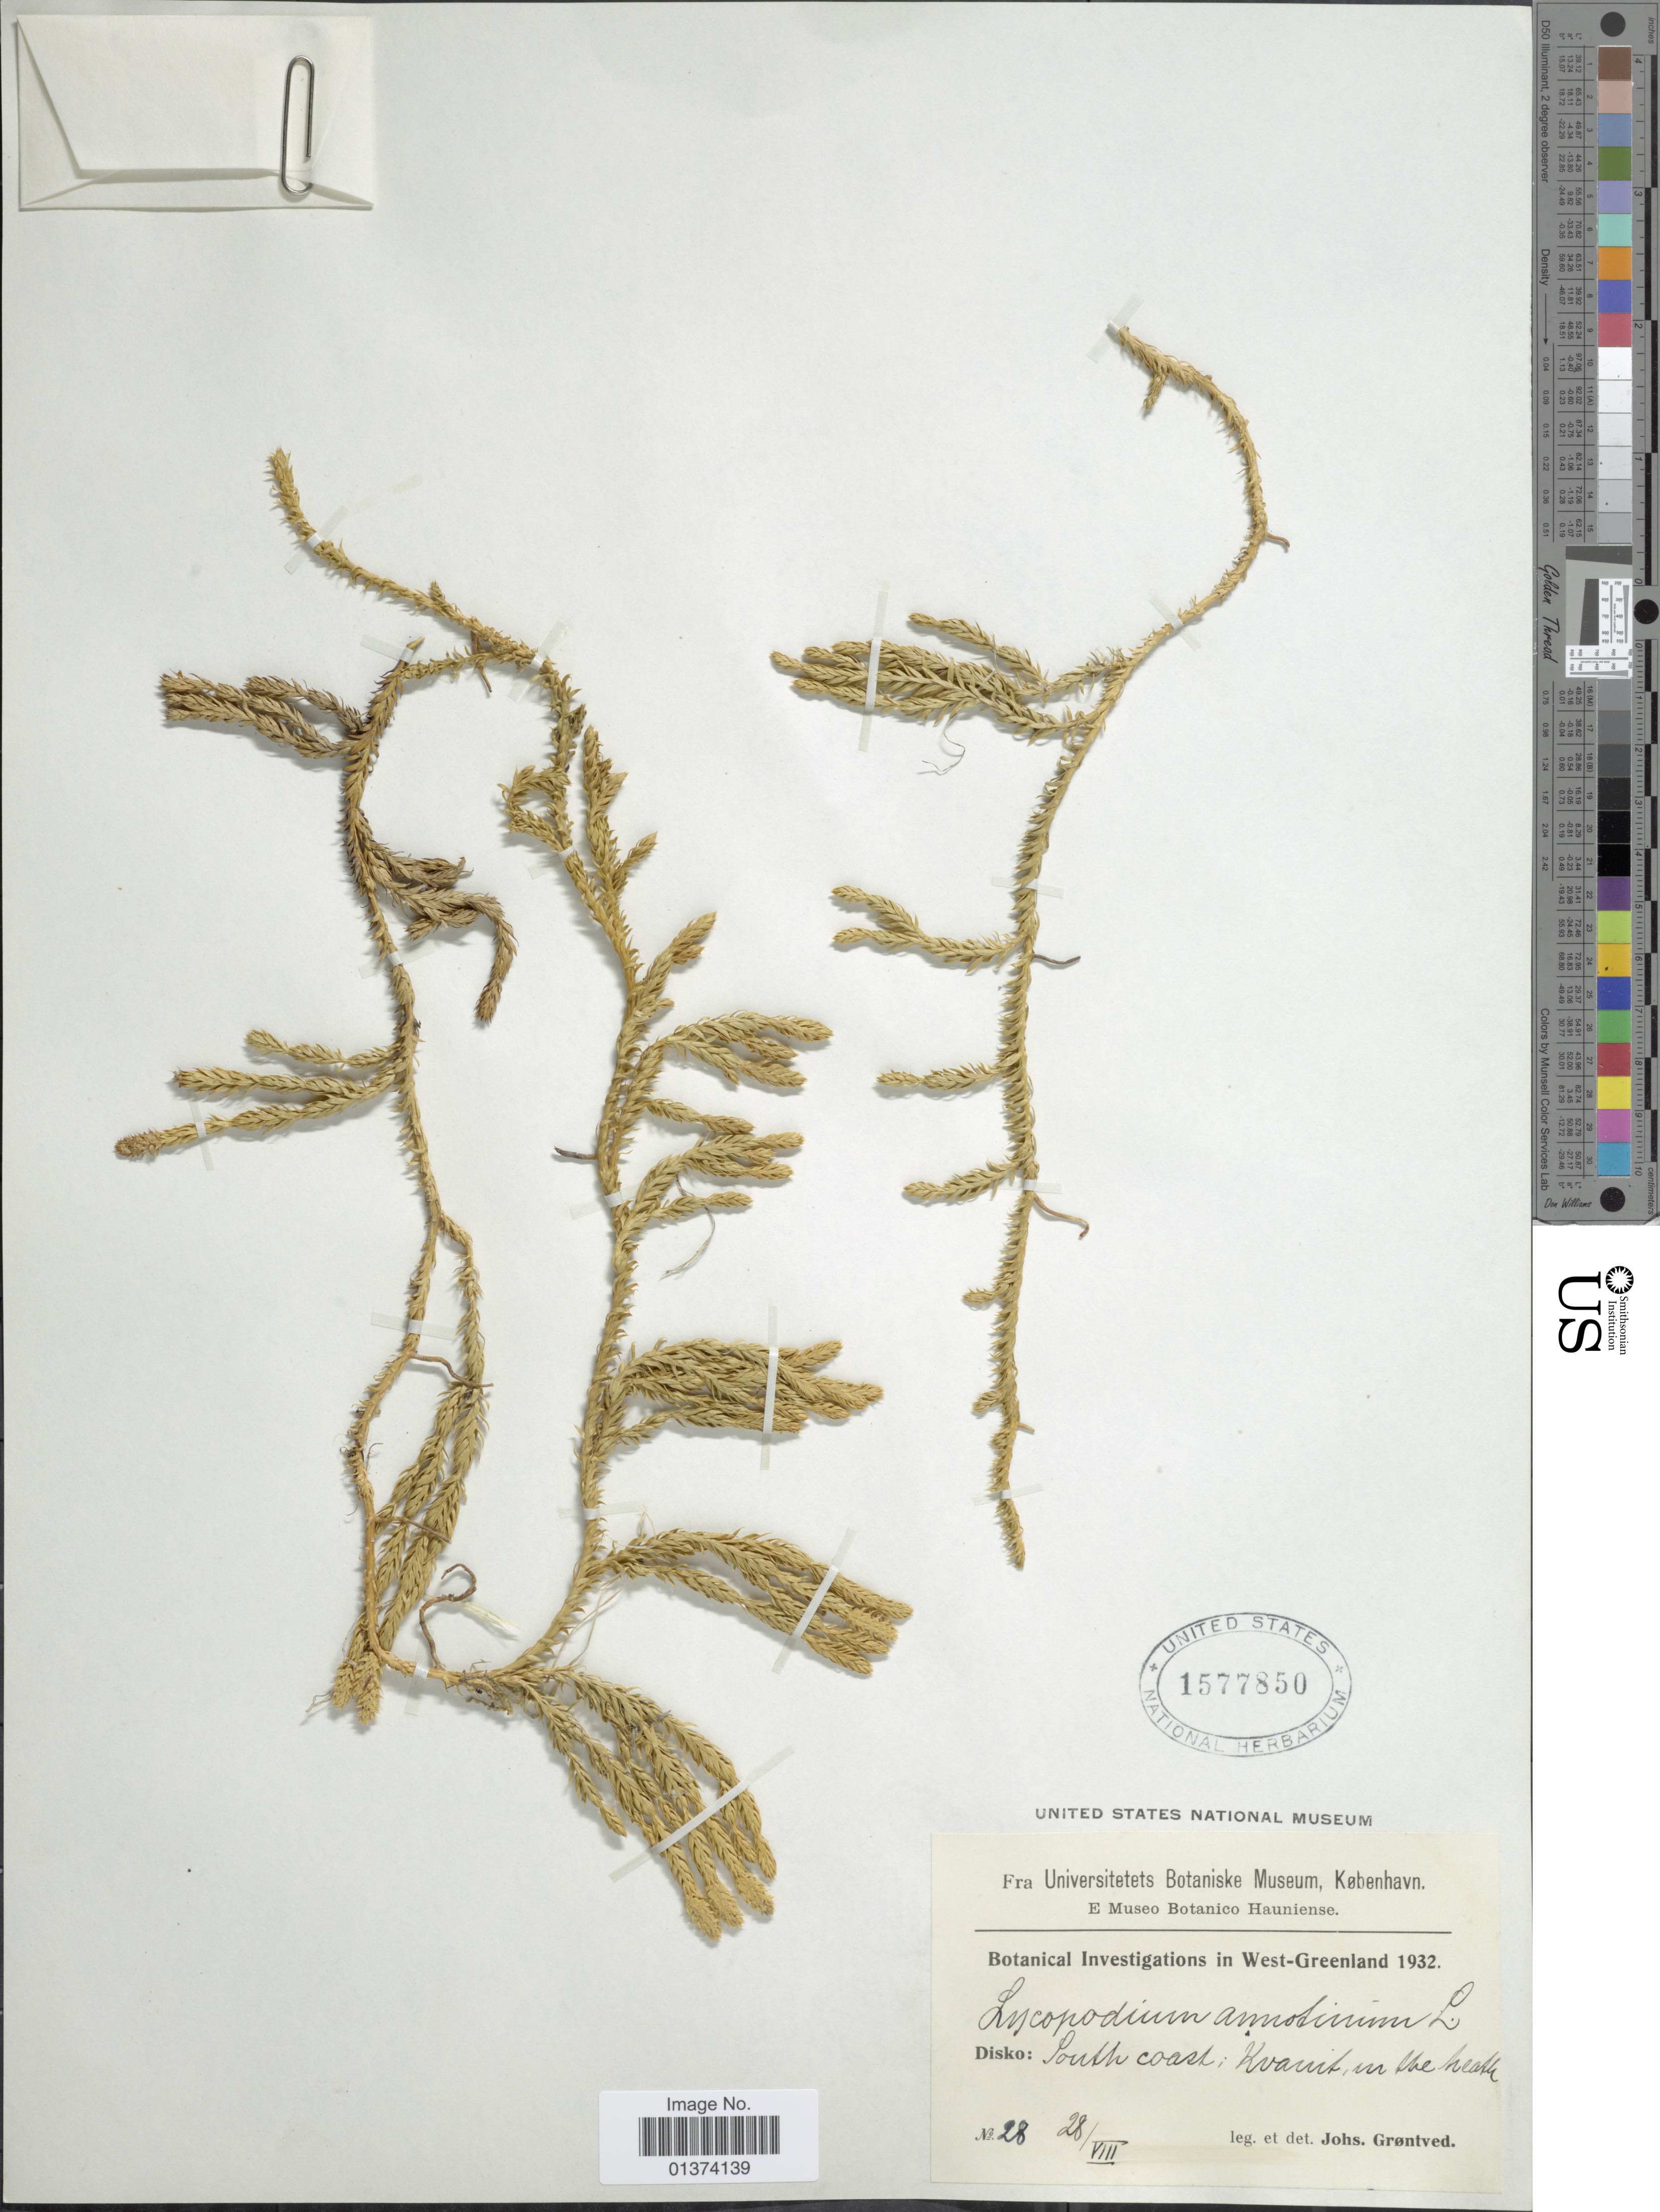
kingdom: Plantae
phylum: Tracheophyta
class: Lycopodiopsida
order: Lycopodiales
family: Lycopodiaceae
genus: Spinulum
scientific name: Spinulum annotinum subsp. annotinum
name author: (L.) A. Haines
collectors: J. Grøntved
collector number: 28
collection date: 1932-08-28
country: Greenland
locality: Disko: South coast; Kuanit, in the heath.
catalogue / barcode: US 1577850